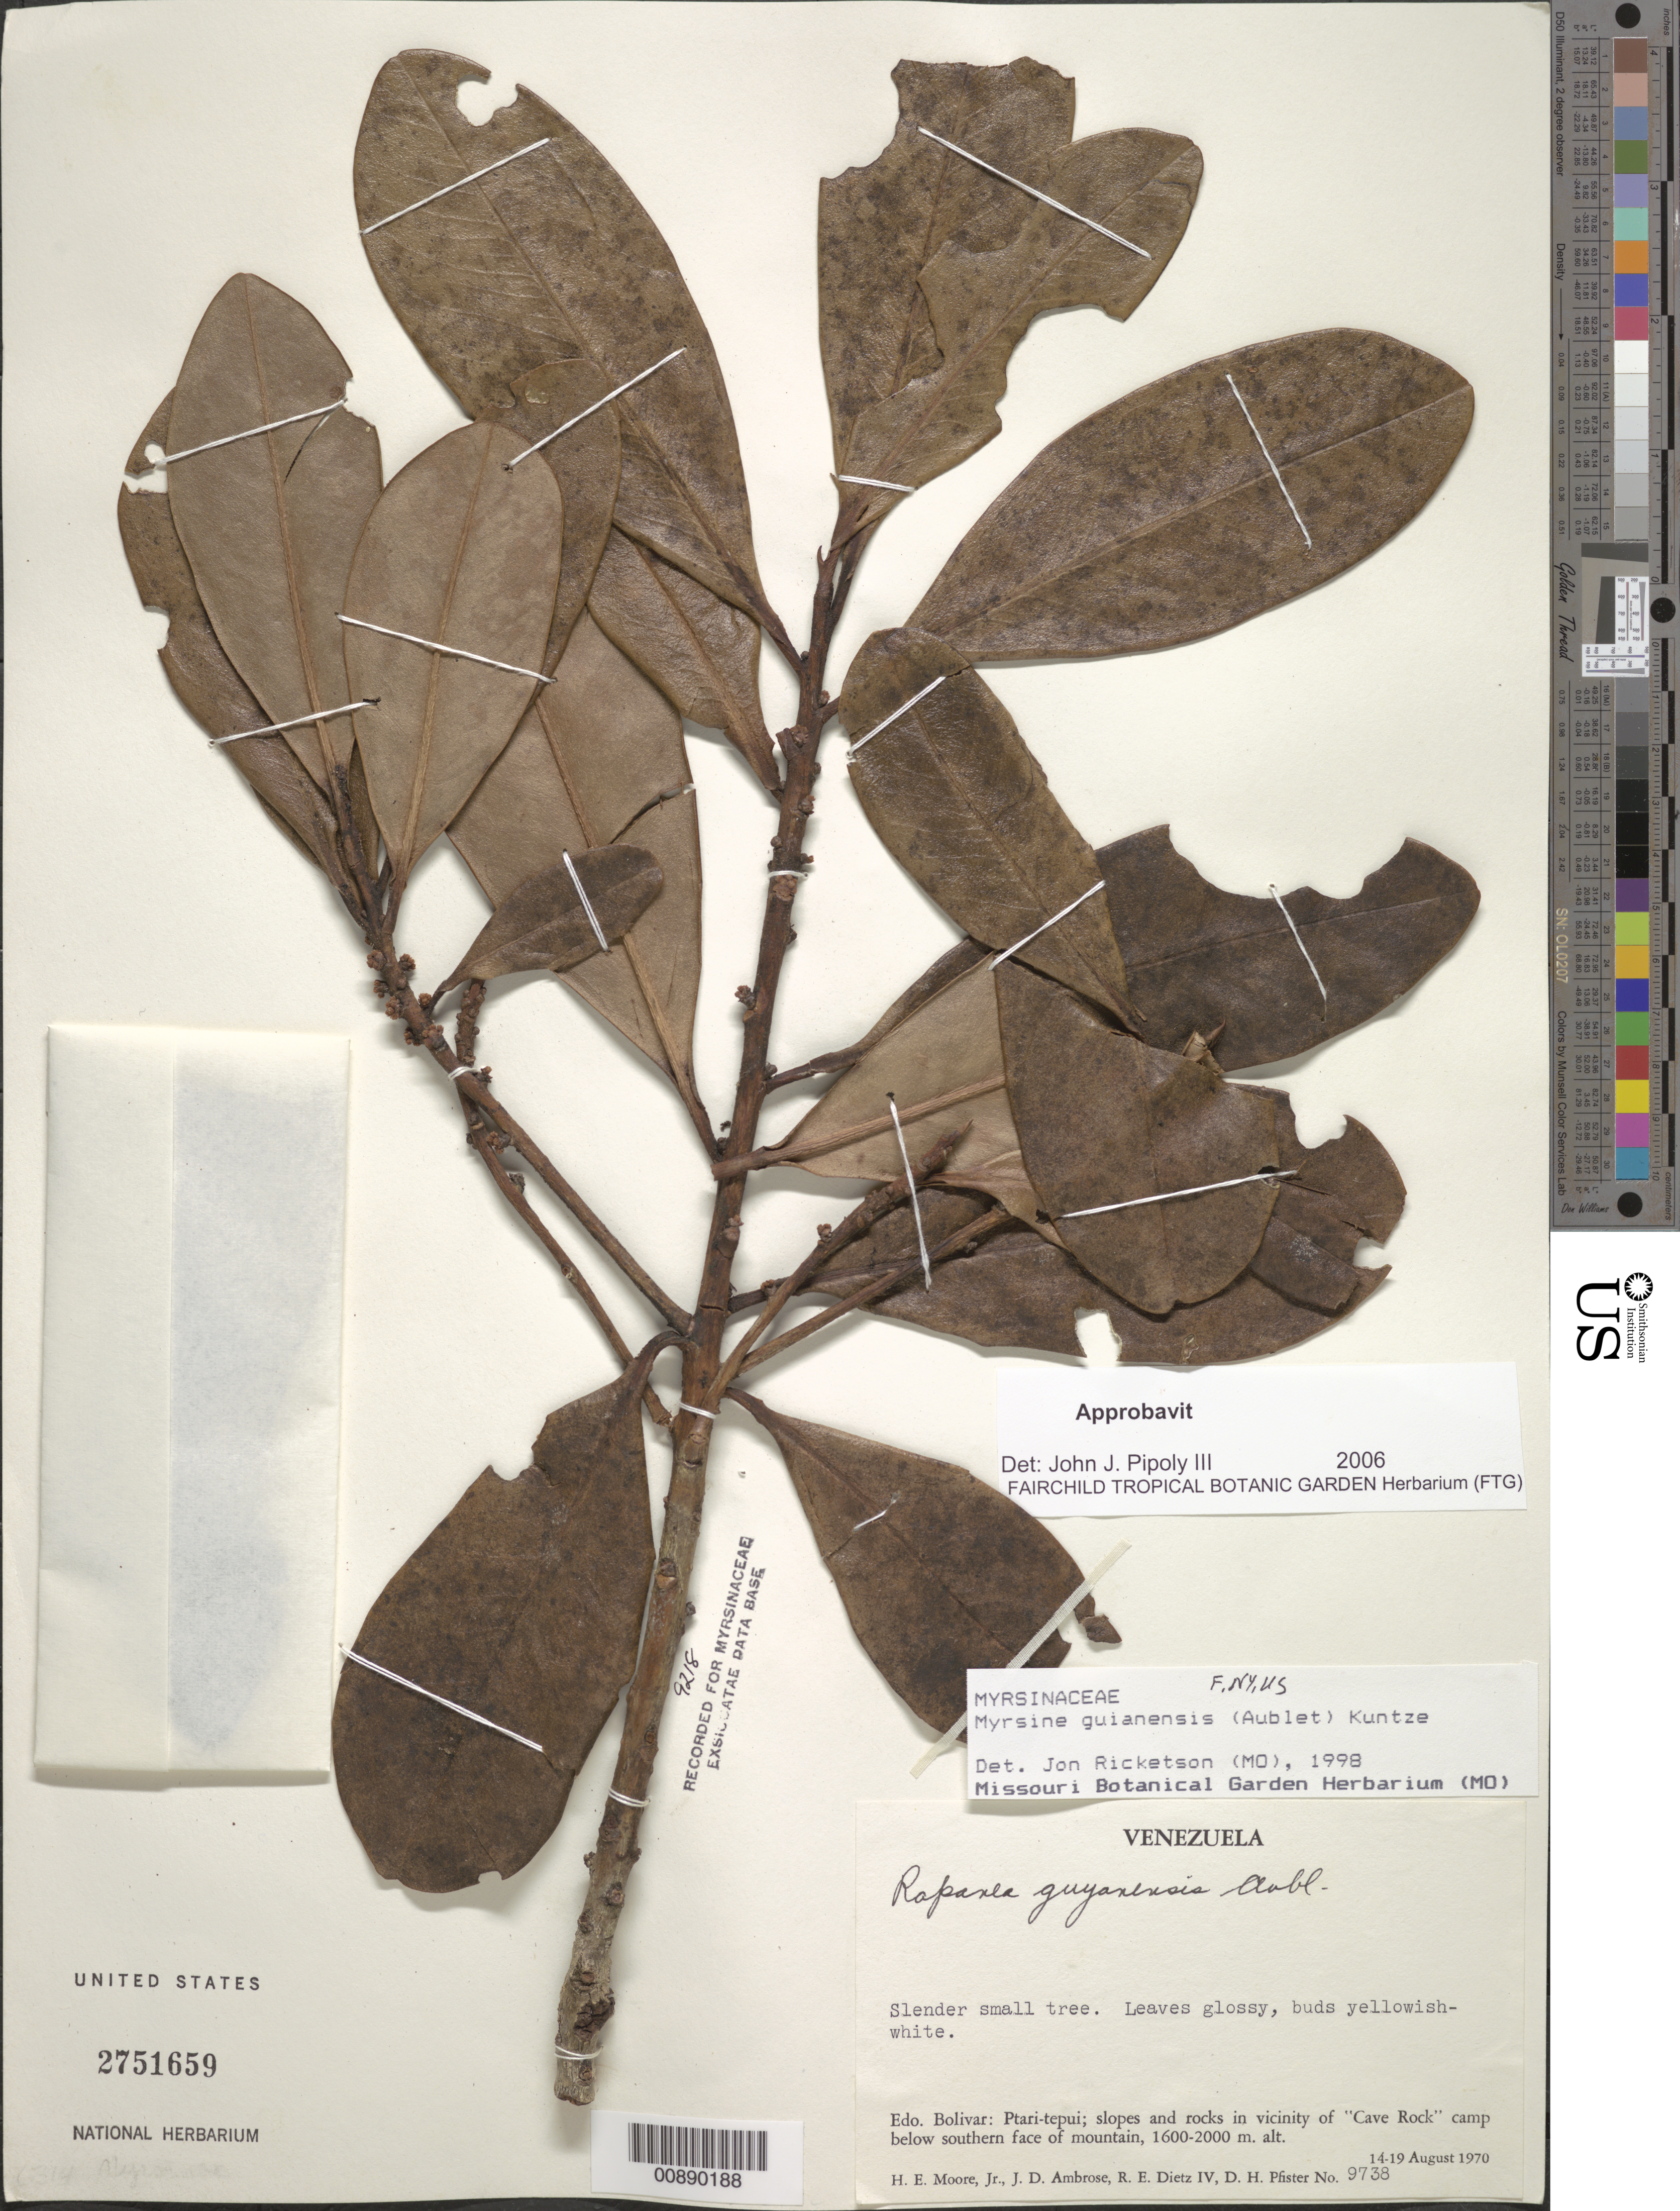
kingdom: Plantae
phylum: Tracheophyta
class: Magnoliopsida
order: Ericales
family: Primulaceae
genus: Myrsine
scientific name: Myrsine guianensis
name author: (Aubl.) Kuntze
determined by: Pipoly, J. J., III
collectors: H. E. Moore, J. D. Ambrose, R. Dietz & D. H. Pfister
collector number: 9738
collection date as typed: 14-Aug-70 to 19-Aug-70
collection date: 1970-08-14/1970-08-19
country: Venezuela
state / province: Bolívar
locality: Ptari-tepuí, vicinity of "Cave Rock" camp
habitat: Slopes and rocks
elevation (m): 1600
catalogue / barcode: US 2751659